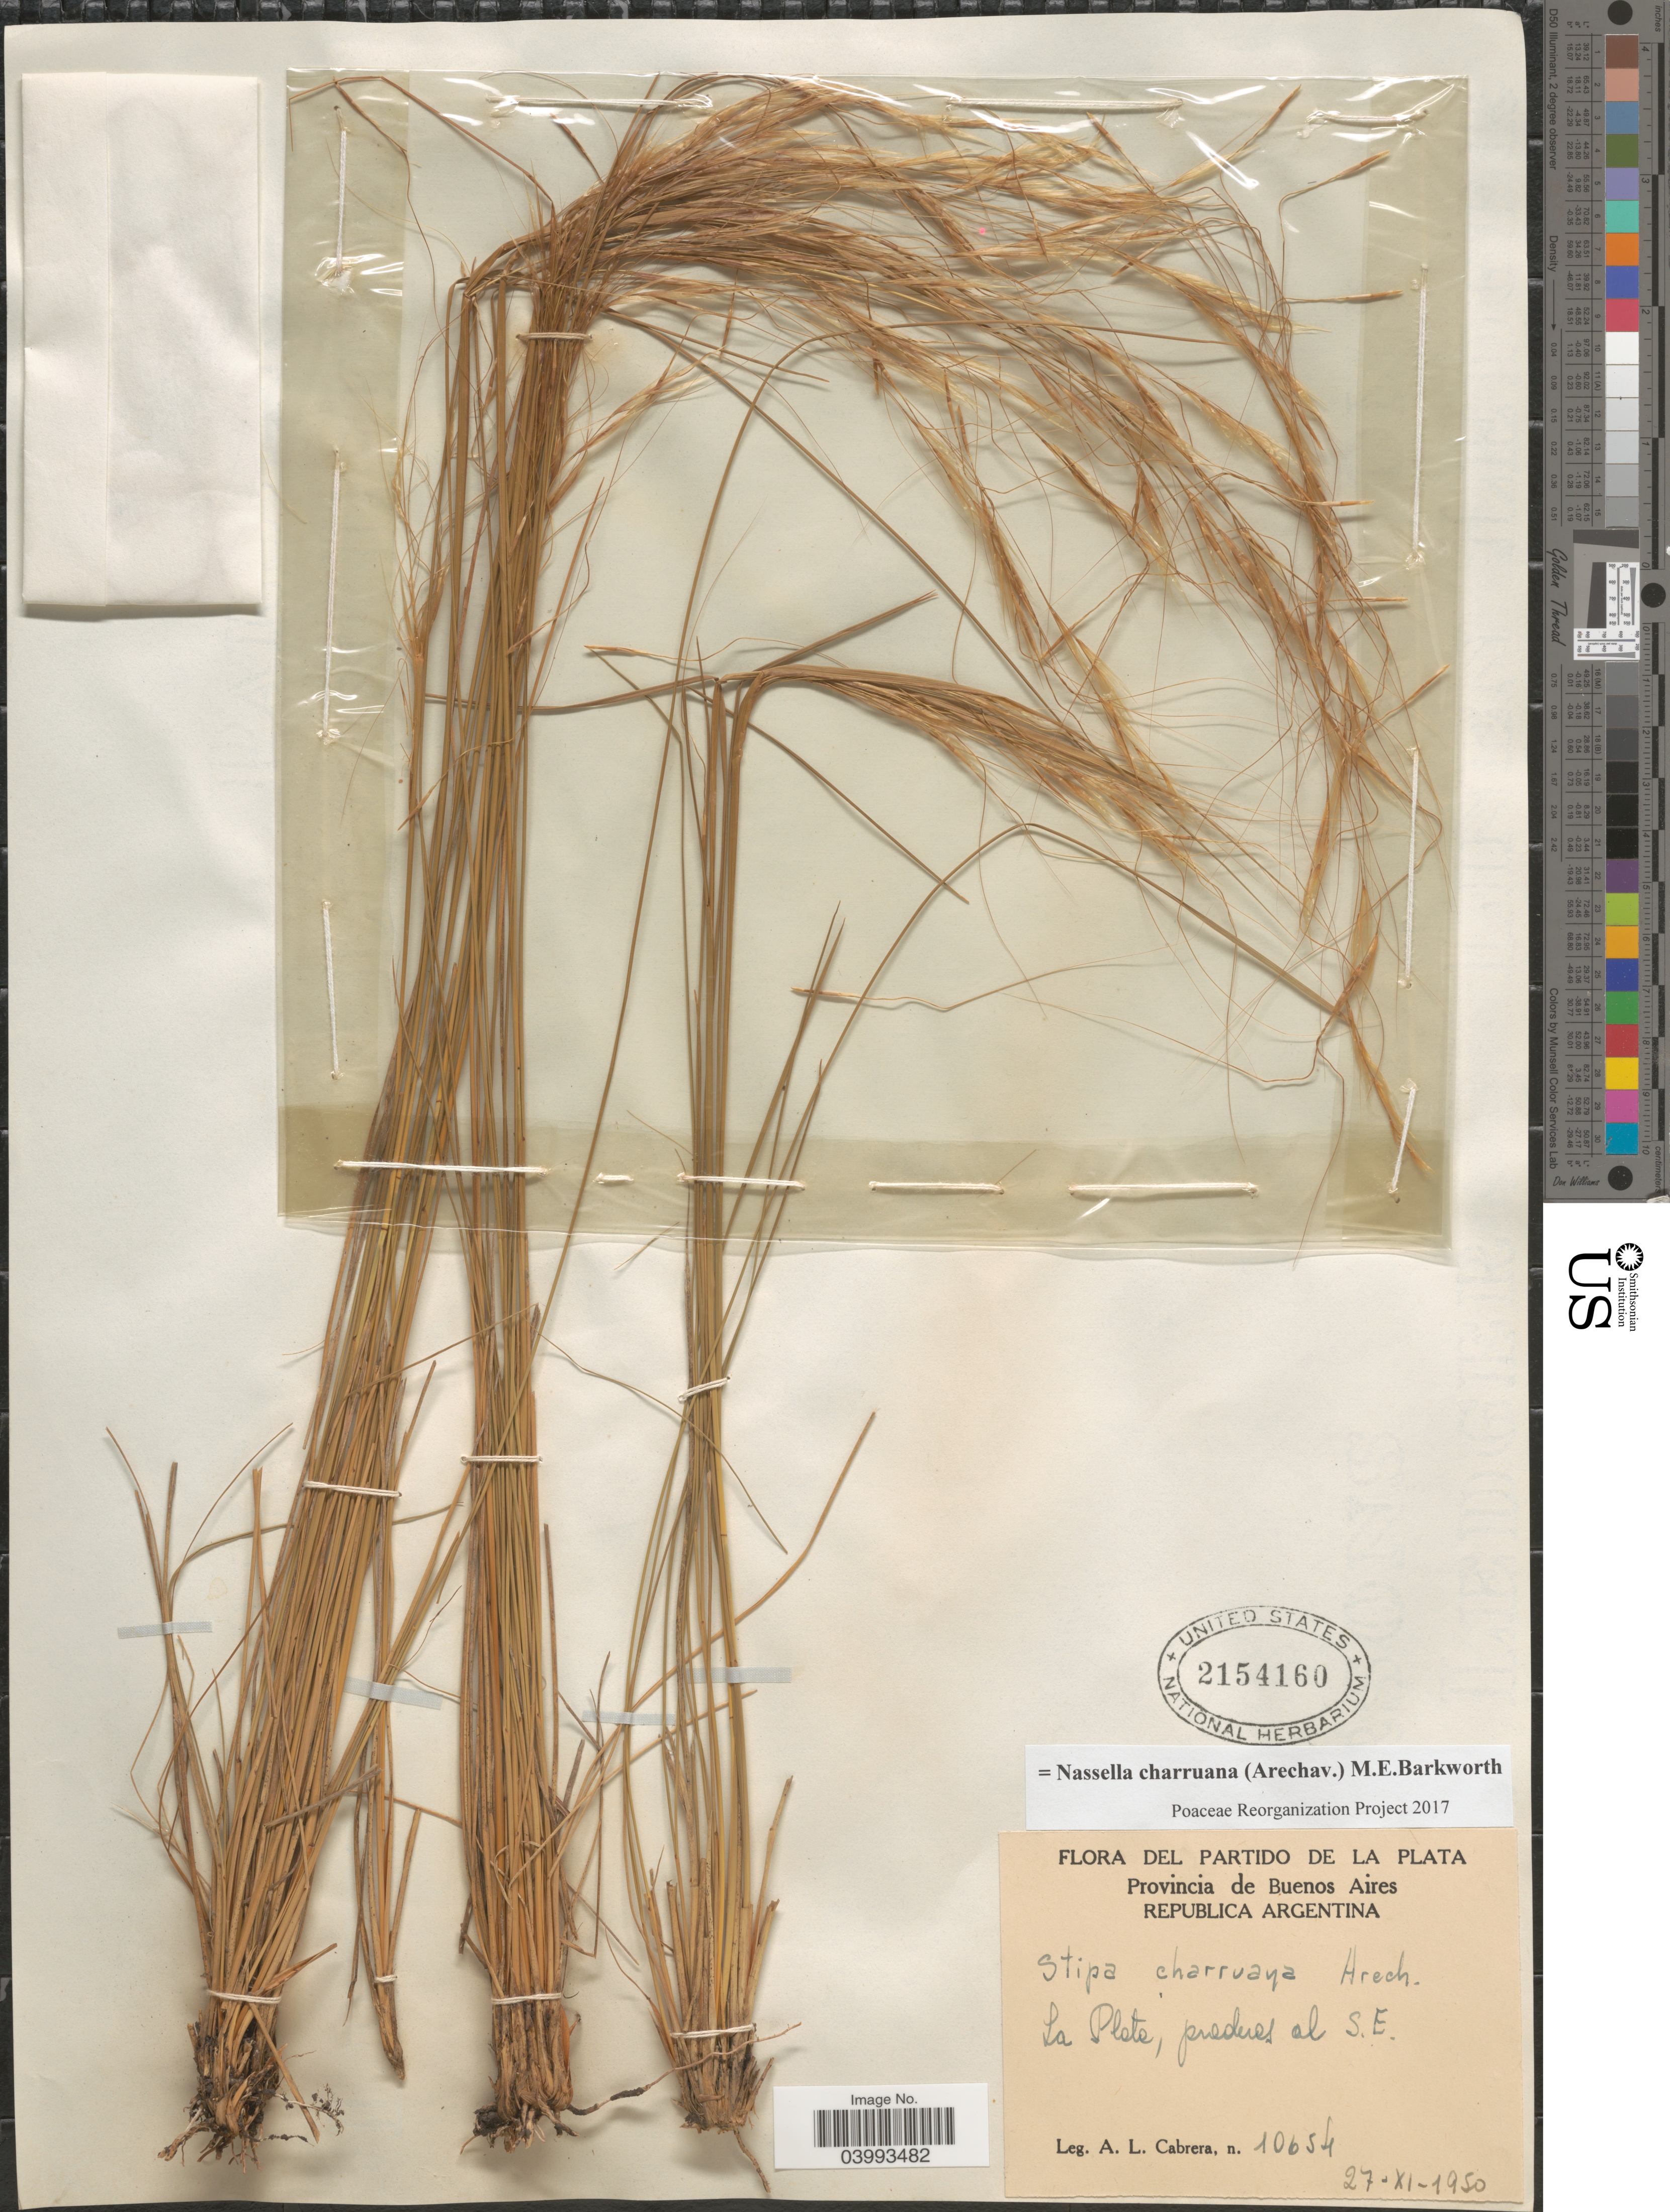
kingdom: Plantae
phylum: Tracheophyta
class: Liliopsida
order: Poales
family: Poaceae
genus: Nassella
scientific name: Nassella charruana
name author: (Arechav.) Barkworth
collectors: A. L. Cabrera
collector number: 10654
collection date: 1950-11-27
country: Argentina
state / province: Buenos Aires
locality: Republica Argentina. La Plata, praderas al S.E.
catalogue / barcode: US 2154160